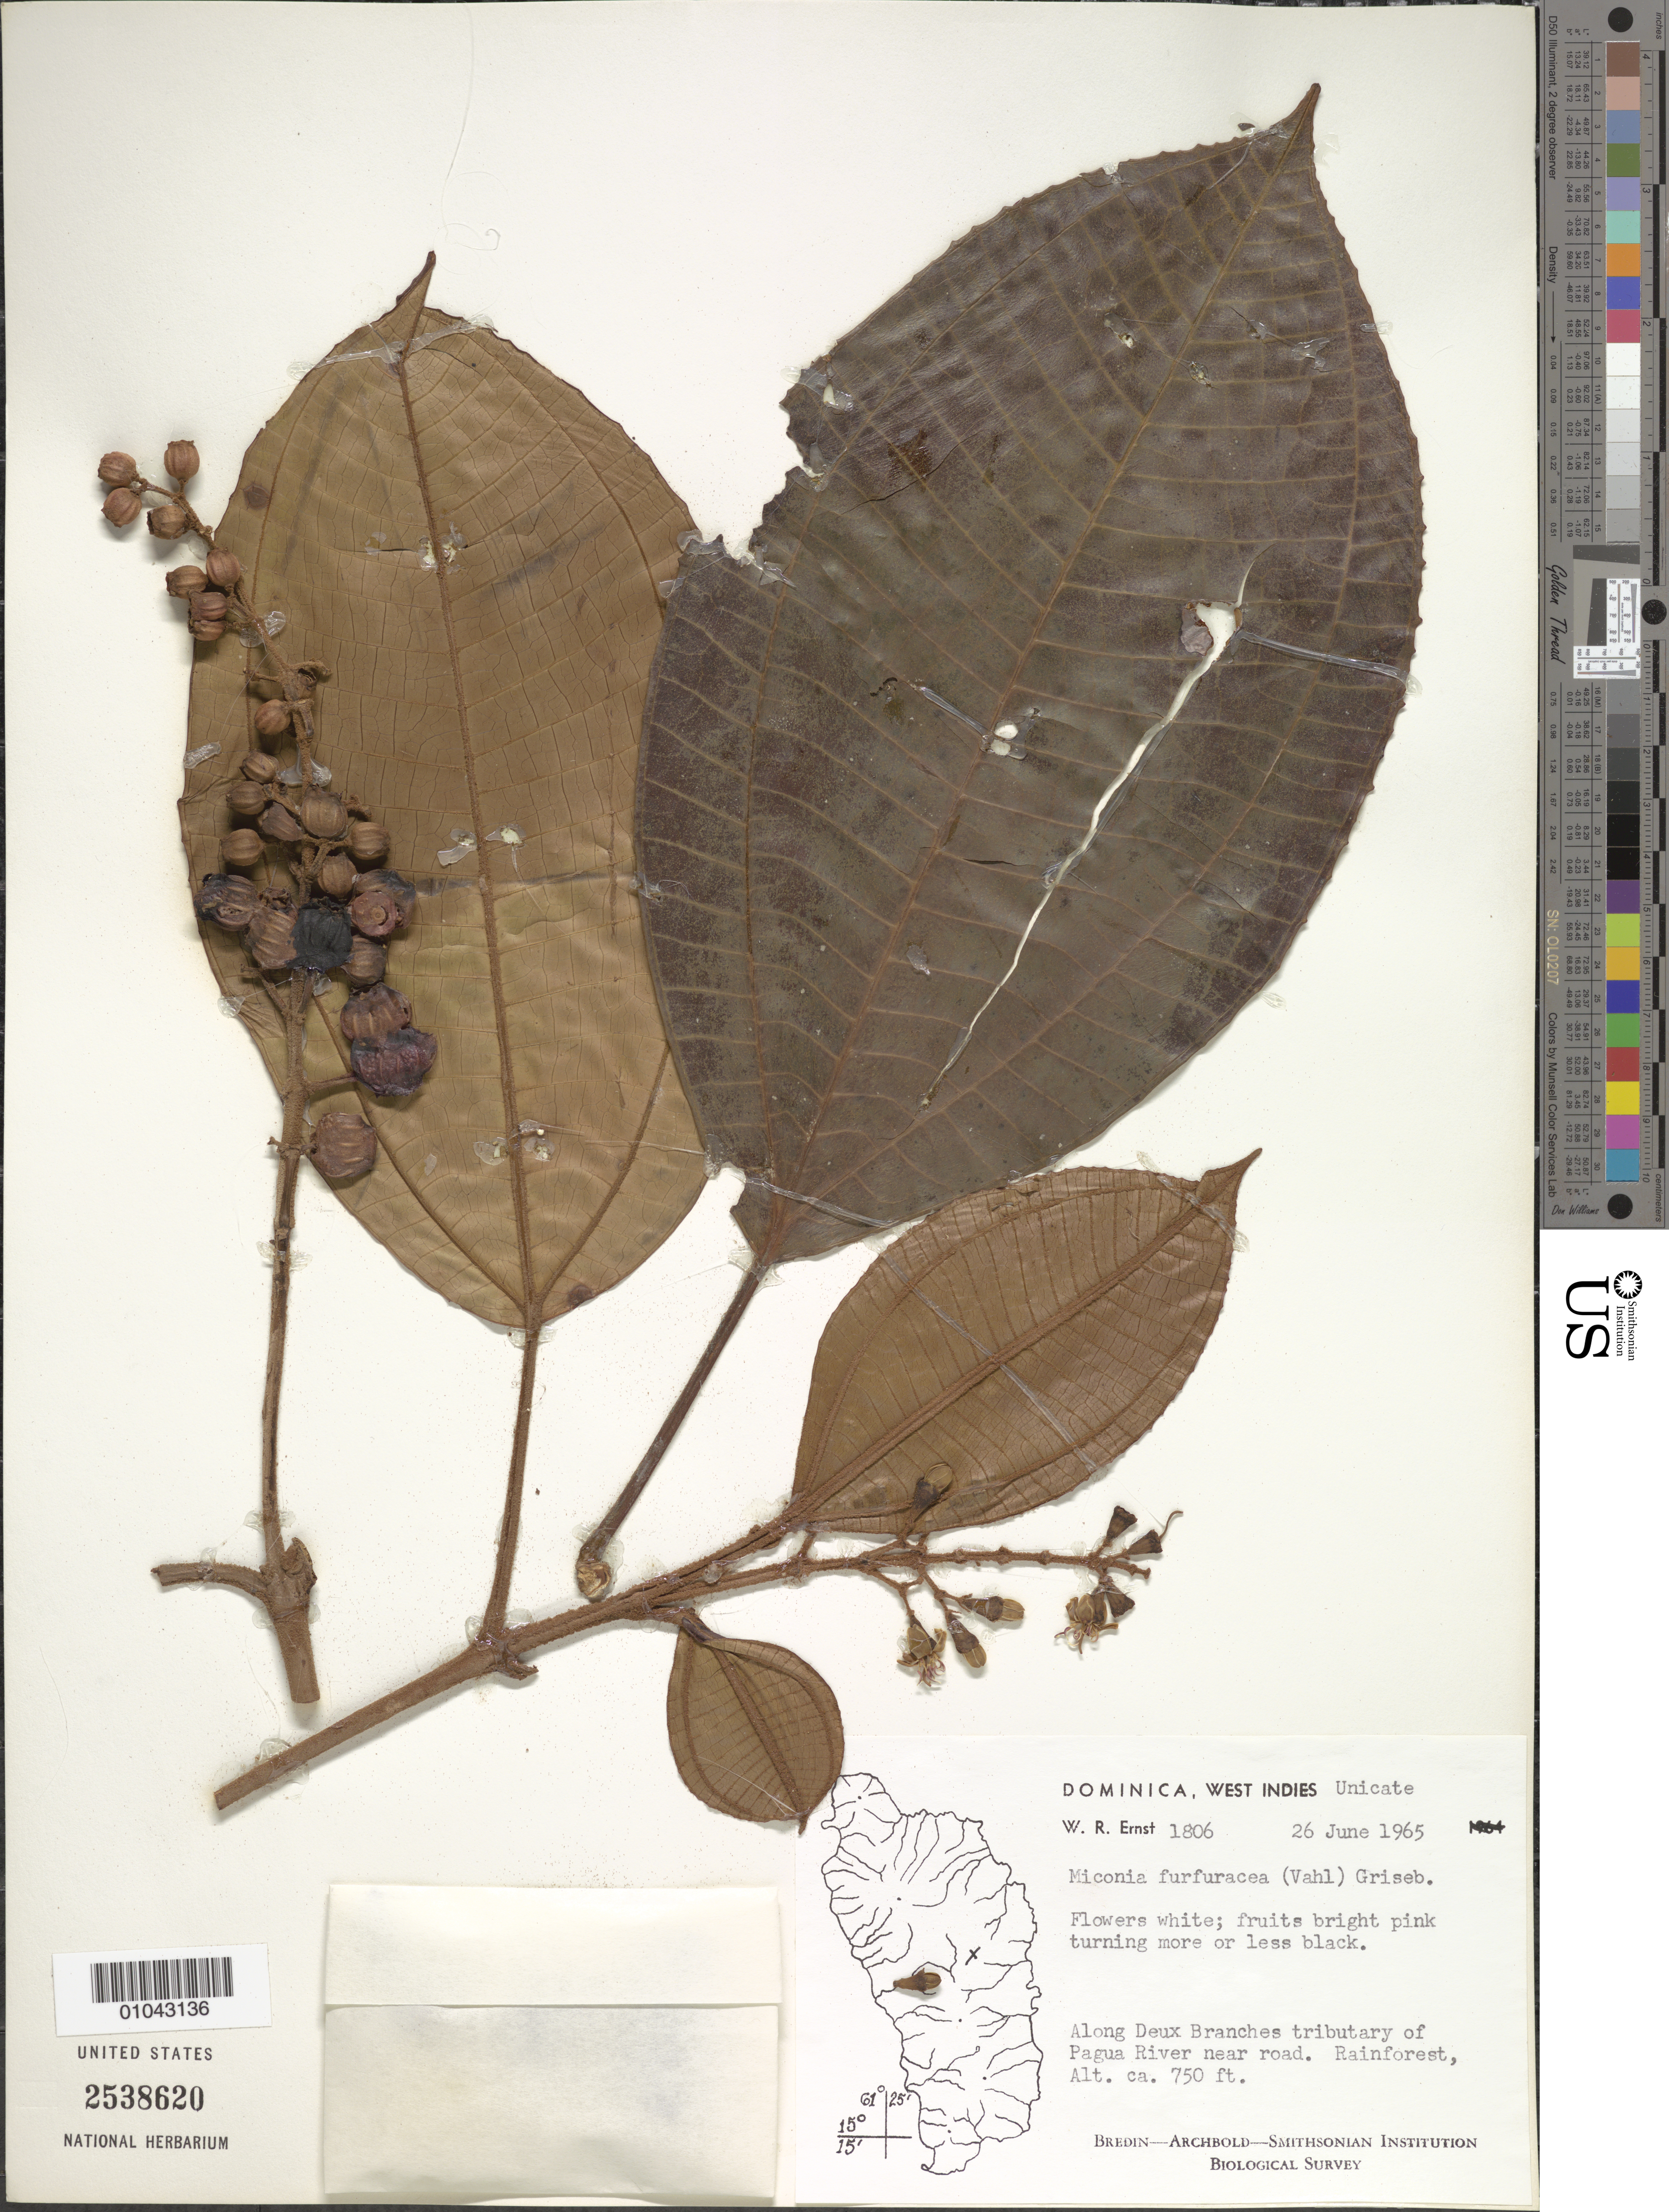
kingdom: Plantae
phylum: Tracheophyta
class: Magnoliopsida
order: Myrtales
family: Melastomataceae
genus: Miconia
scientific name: Miconia furfuracea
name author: (Vahl) Griseb.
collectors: W. R. Ernst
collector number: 1806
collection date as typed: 26 Jun 1965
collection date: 1965-06-26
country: Dominica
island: Dominica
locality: Deux Branches tributary of Pagua River near road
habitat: Rainforest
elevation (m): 229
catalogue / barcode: US 2538620